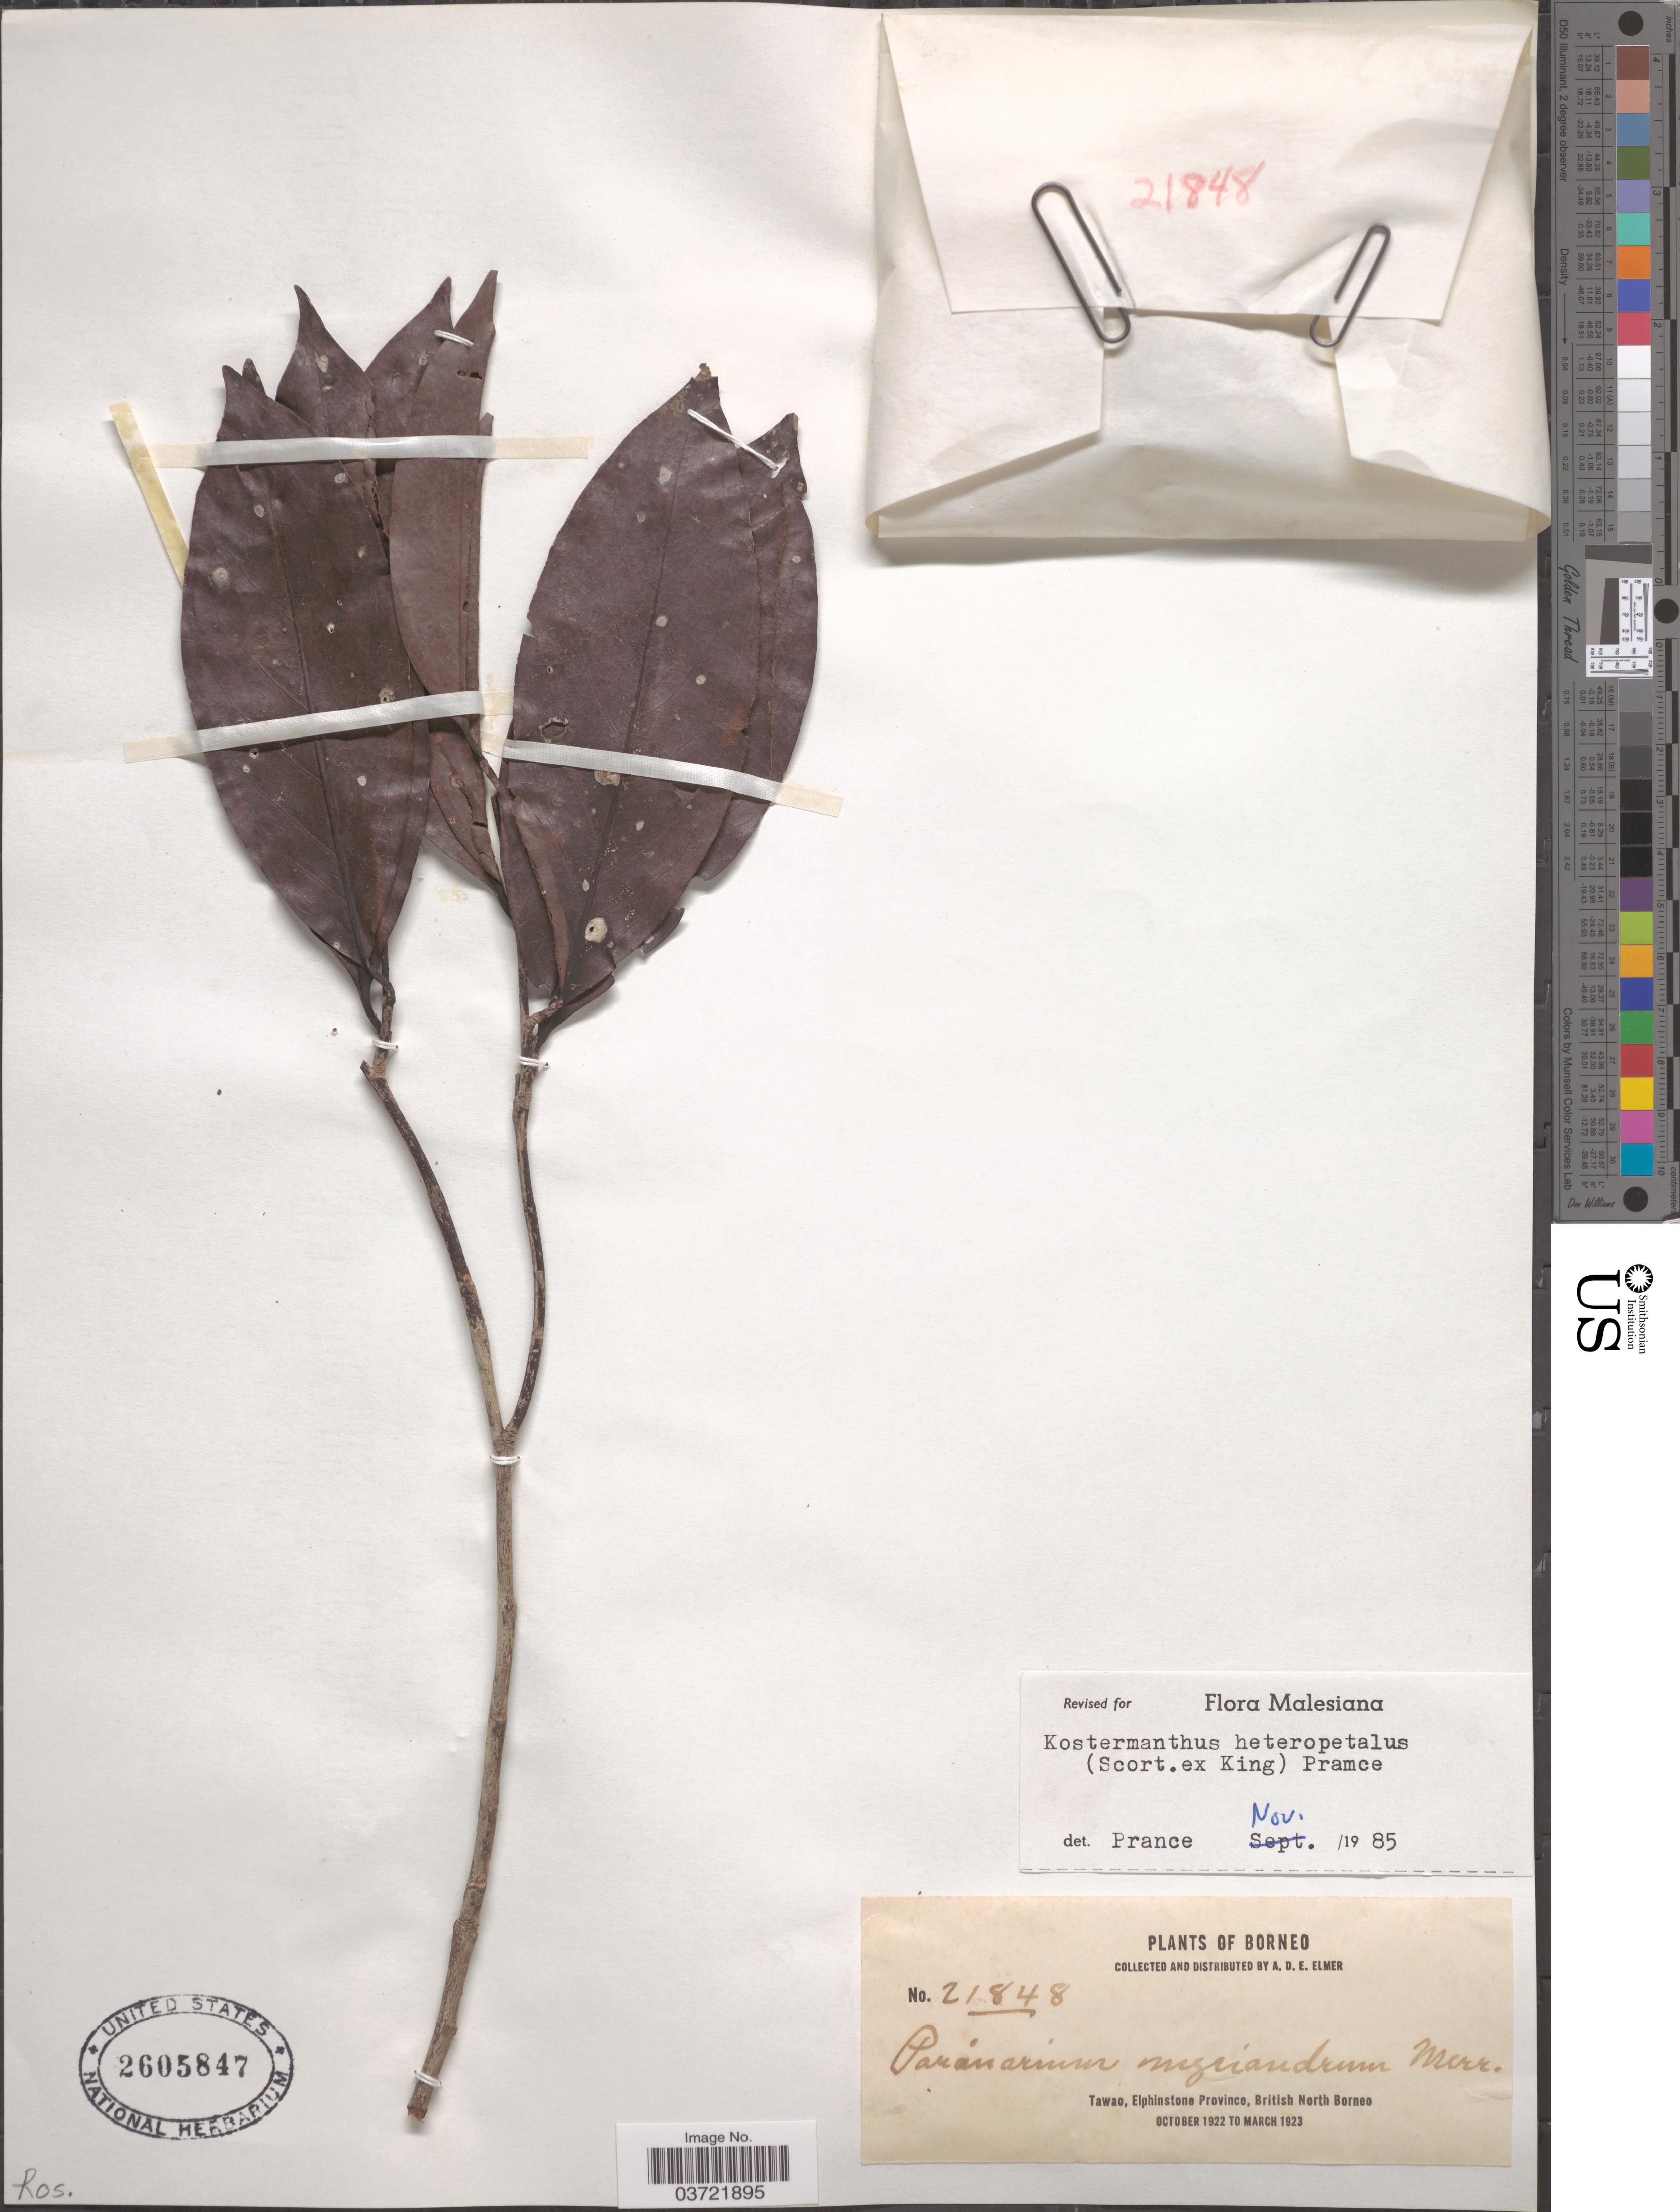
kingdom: Plantae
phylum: Tracheophyta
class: Magnoliopsida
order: Malpighiales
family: Chrysobalanaceae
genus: Kostermanthus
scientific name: Kostermanthus heteropetalus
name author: (Scort. ex King) Prance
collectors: A. D. E. Elmer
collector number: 21848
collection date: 1922-10/1923-03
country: Malaysia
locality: Borneo. Tawao, Elphinstone Province, British North Borneo.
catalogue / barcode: US 2605847